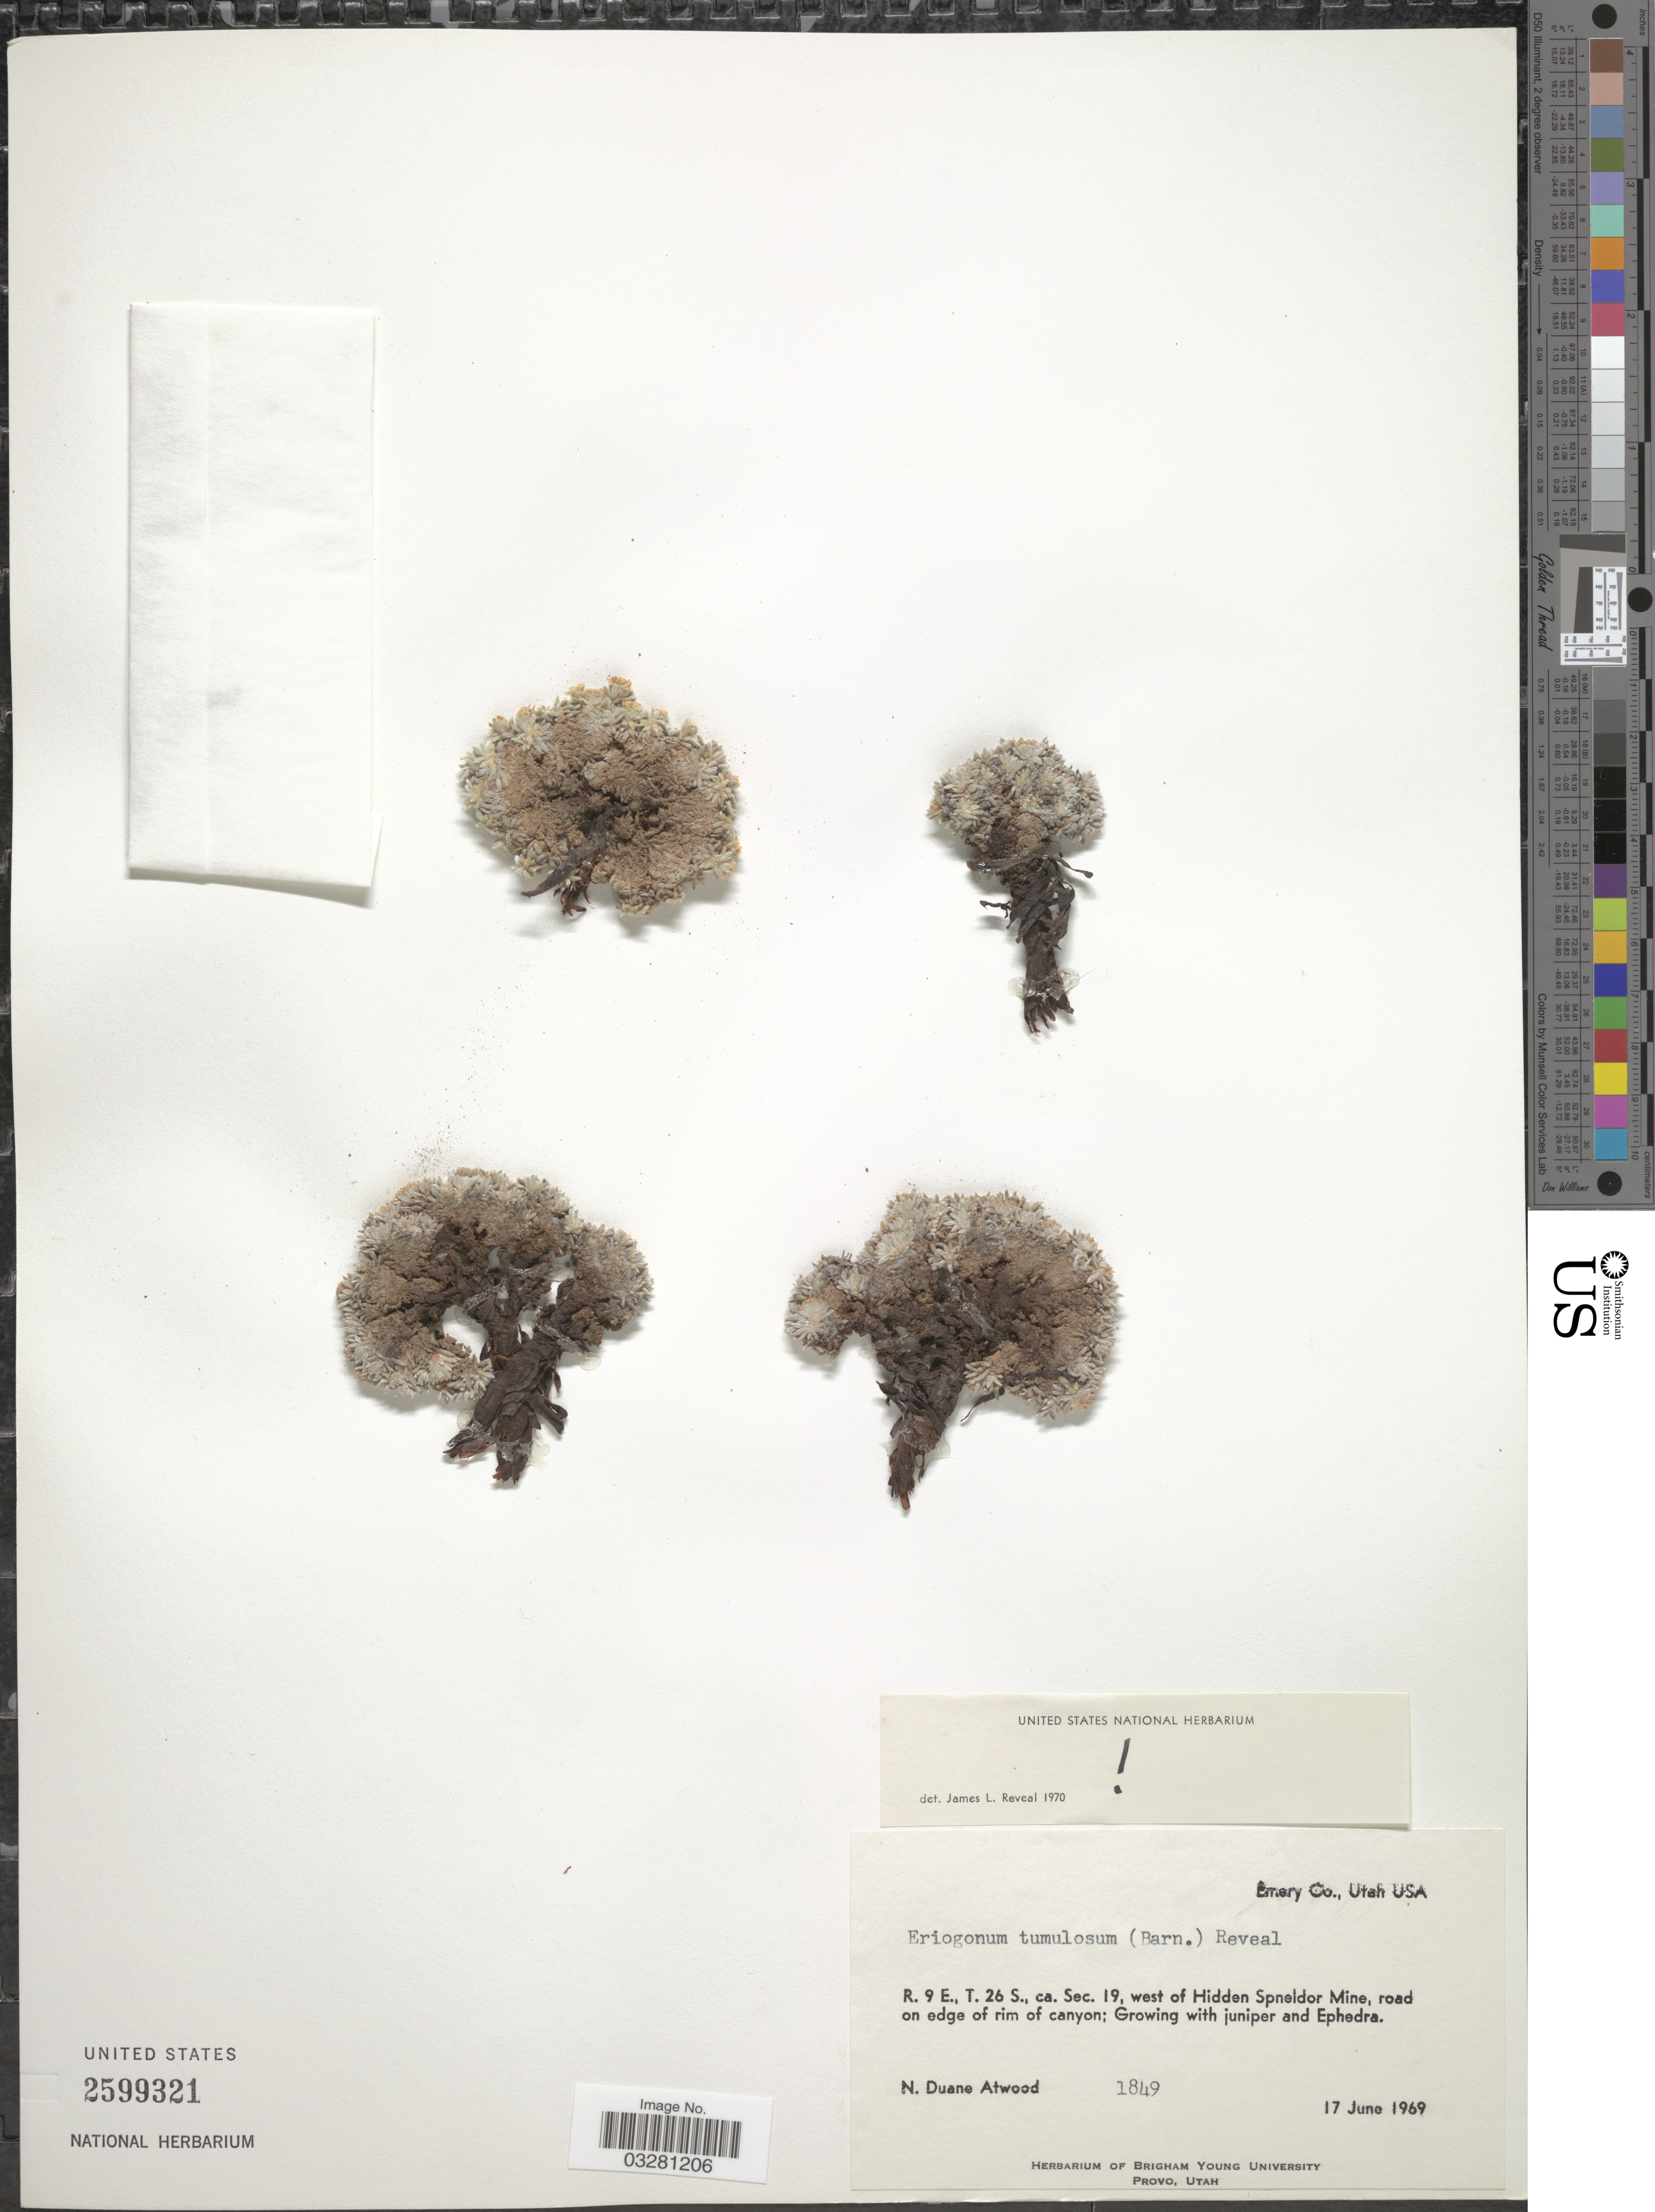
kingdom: Plantae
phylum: Tracheophyta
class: Magnoliopsida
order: Caryophyllales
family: Polygonaceae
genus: Eriogonum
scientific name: Eriogonum tumulosum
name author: (Barneby) Reveal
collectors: N. Atwood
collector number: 1849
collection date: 1969-06-17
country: United States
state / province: Utah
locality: Emery Co. USA. R.9E., T.26S., ca. Sec. 19, west of Hidden Spneldor Mine, road on edge of rim of canyon.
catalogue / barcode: US 2599321